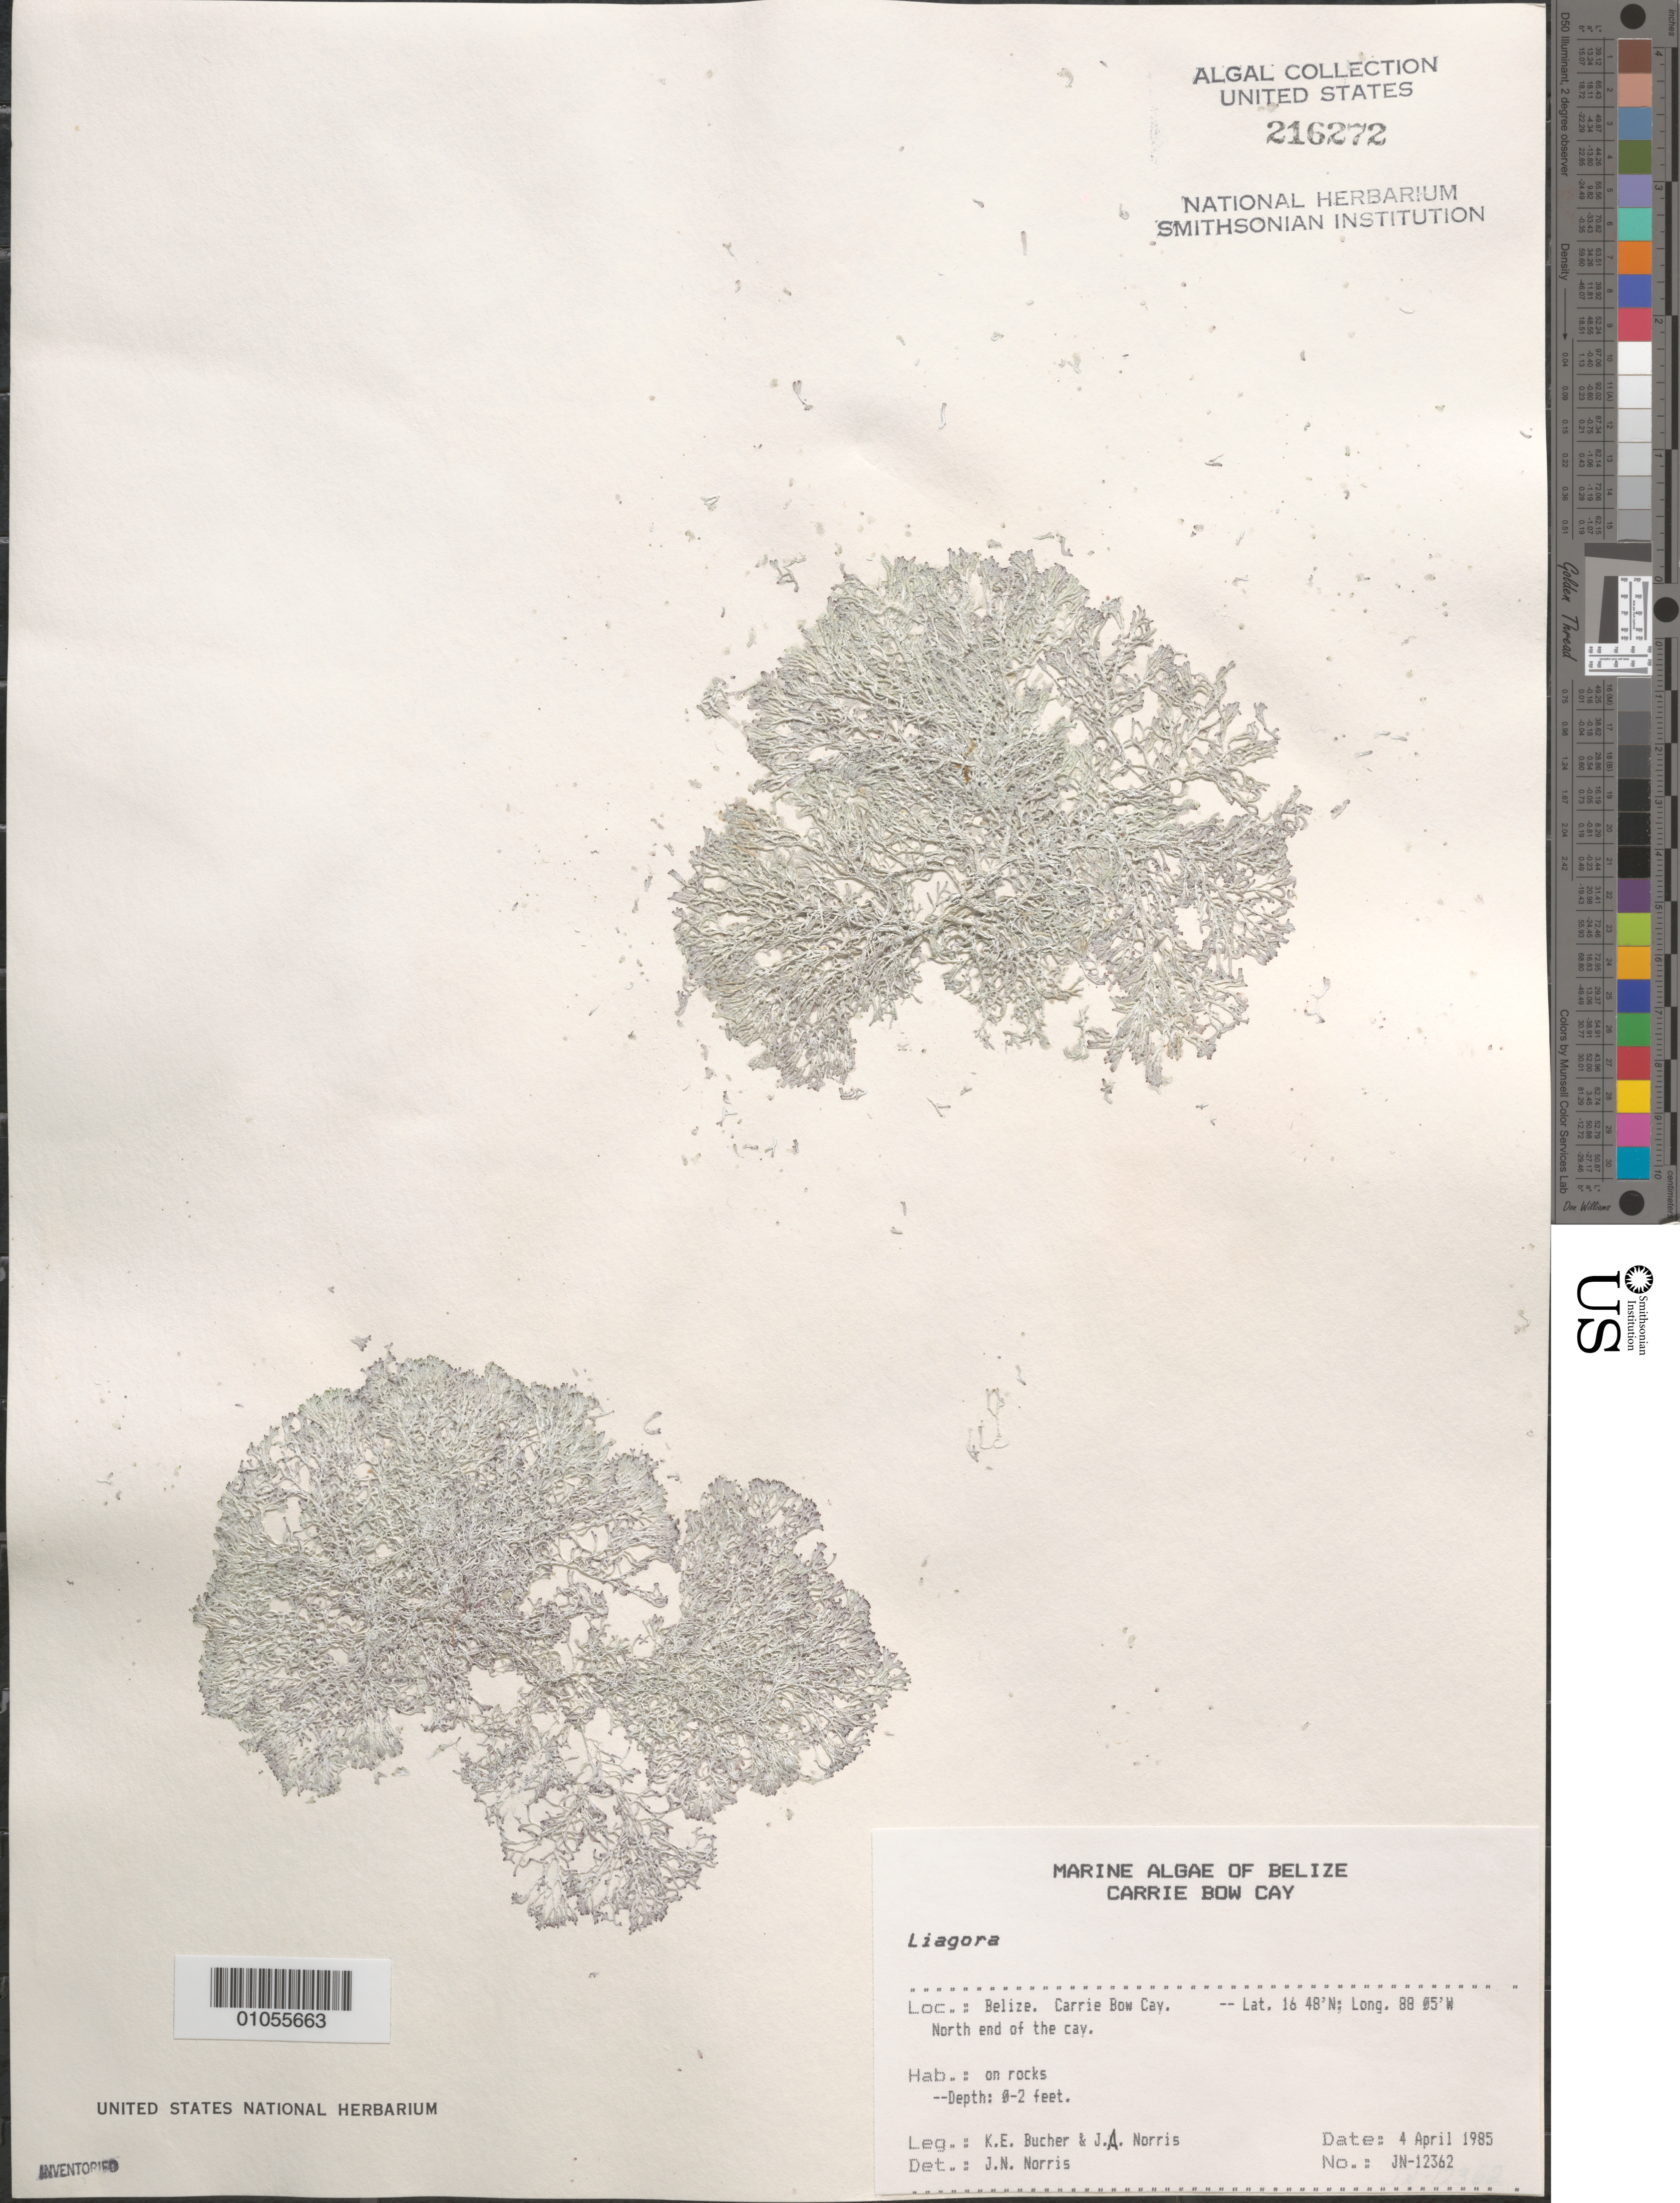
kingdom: Plantae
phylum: Rhodophyta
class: Florideophyceae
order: Nemaliales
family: Liagoraceae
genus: Liagora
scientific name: Liagora sp.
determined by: Norris, James N.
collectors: K. E. Bucher & J. A. Norris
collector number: JN-12362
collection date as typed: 04 Apr 1985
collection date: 1985-04-04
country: Belize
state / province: Stann Creek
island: Carrie Bow Cay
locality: North end of cay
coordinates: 16 48'N, 88 05'W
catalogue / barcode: US 216272